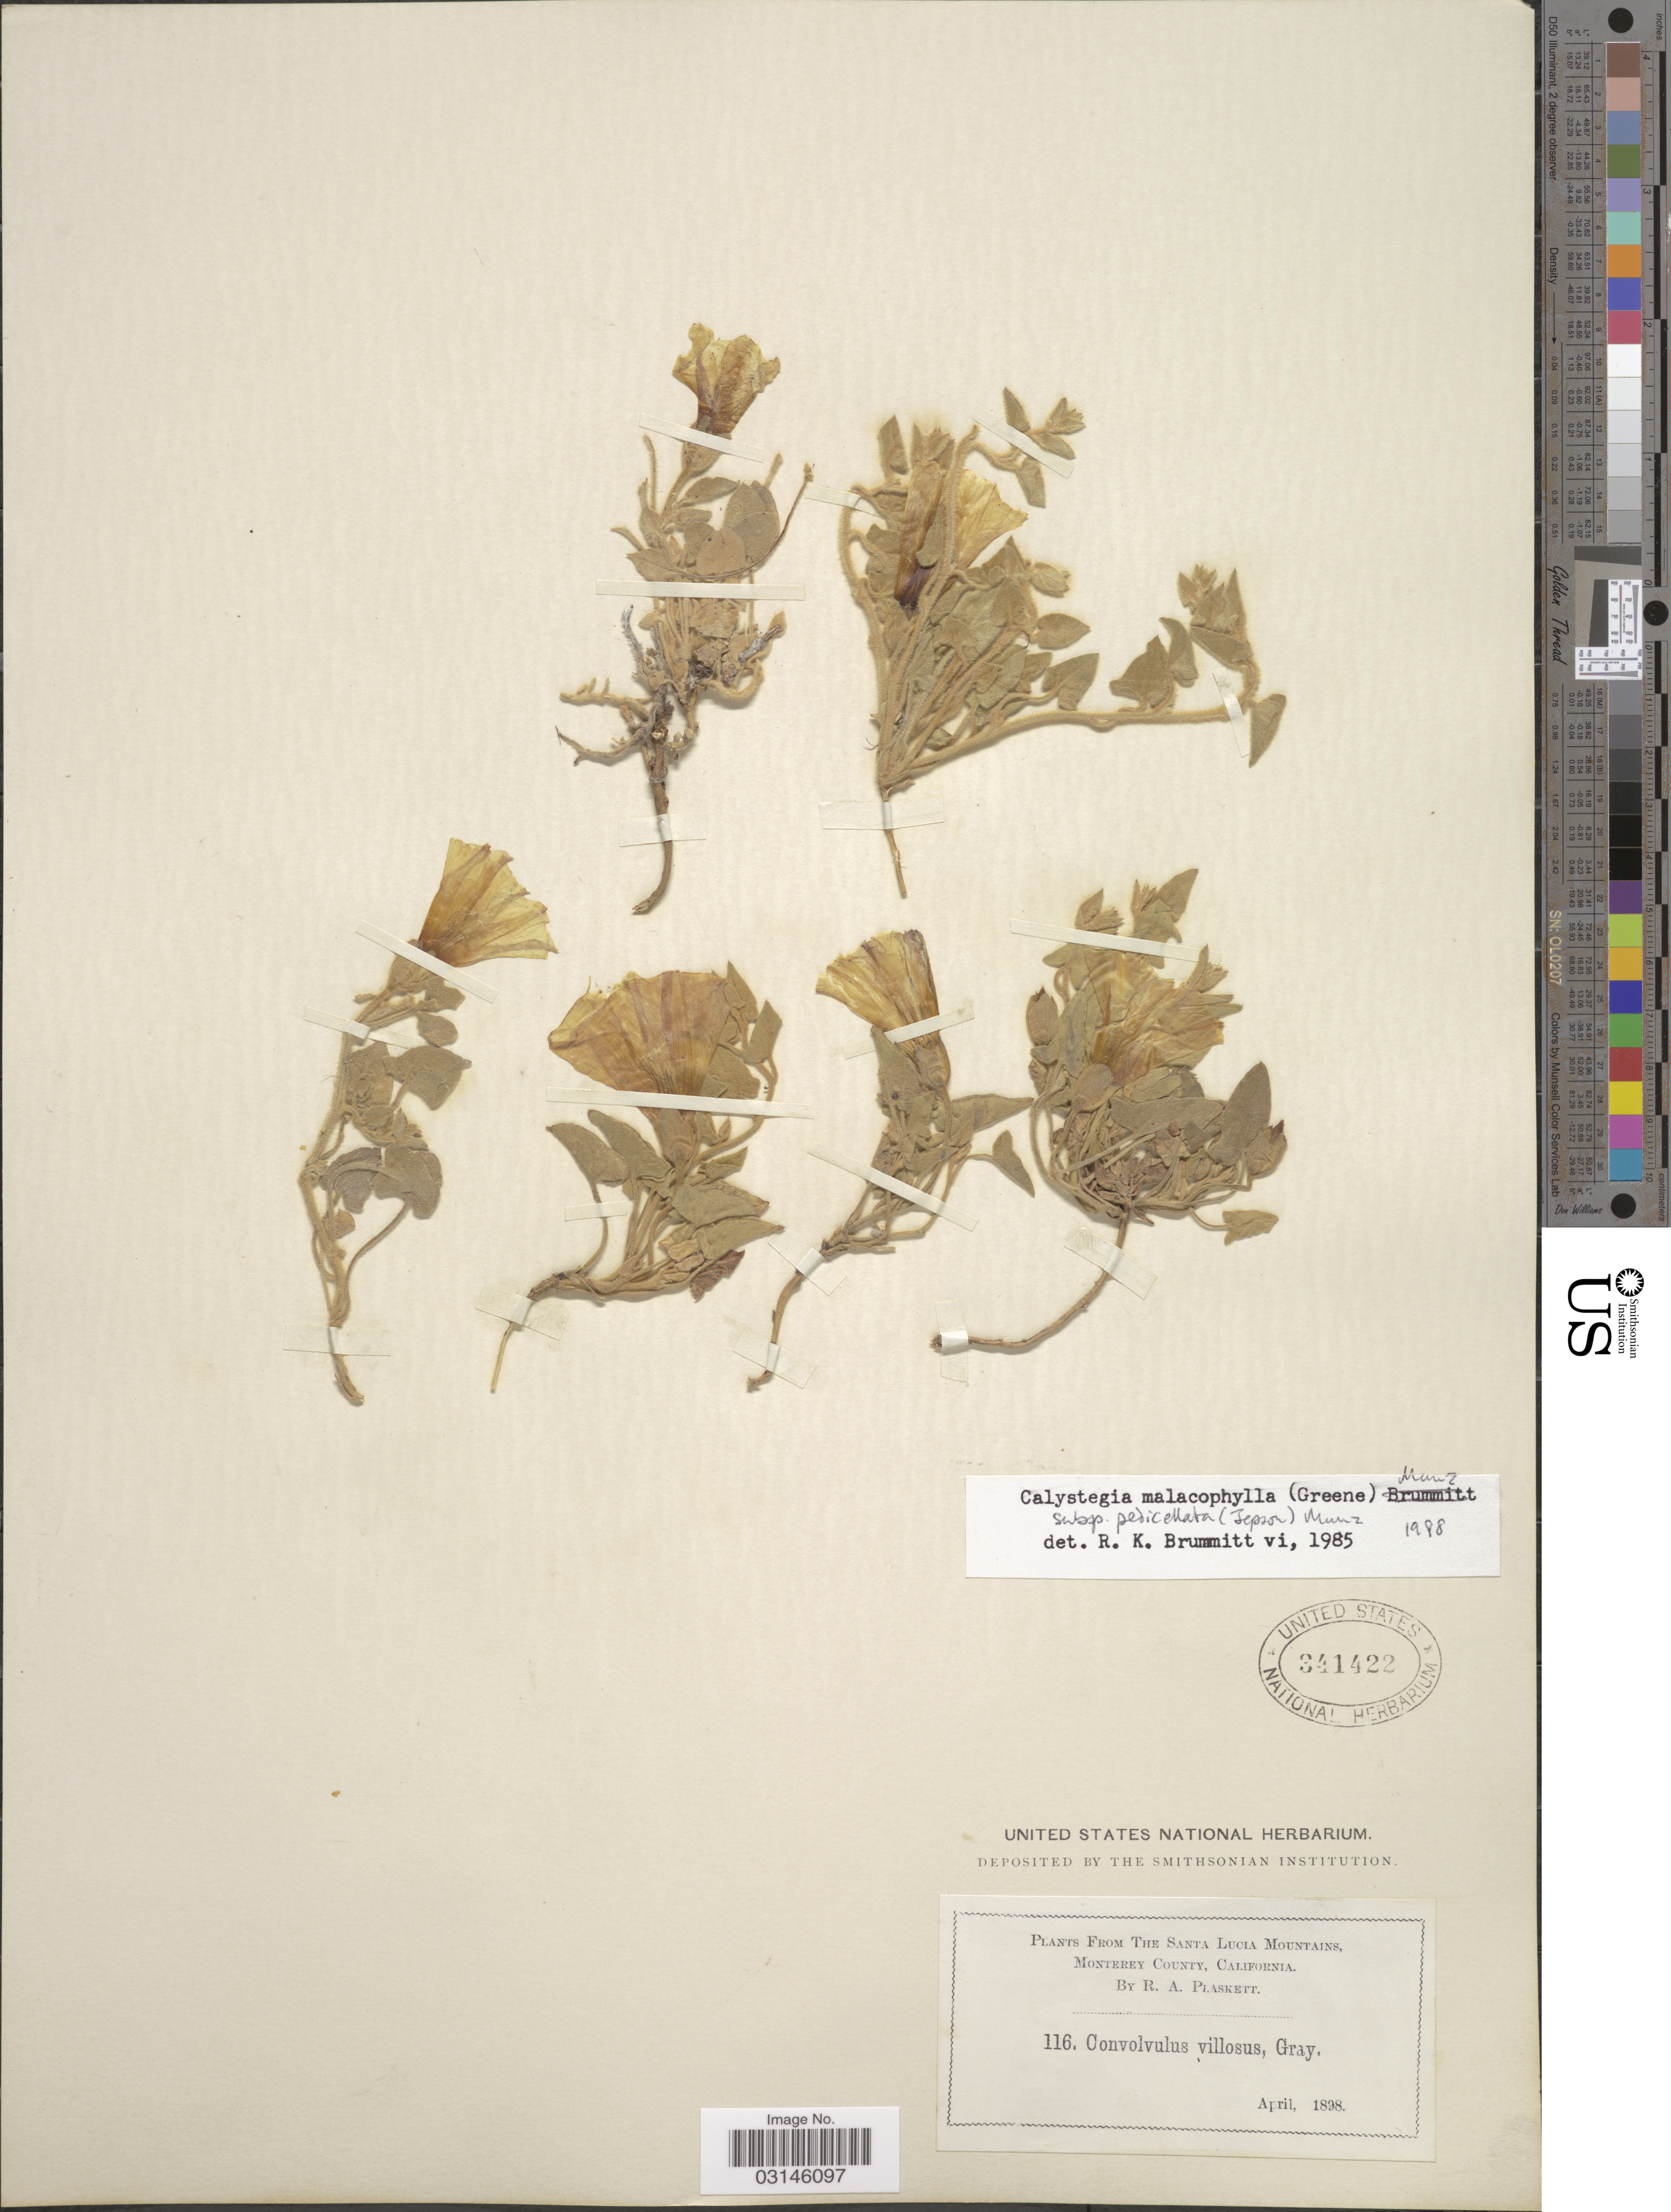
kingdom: Plantae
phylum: Tracheophyta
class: Magnoliopsida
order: Solanales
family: Convolvulaceae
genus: Calystegia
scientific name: Calystegia malacophylla subsp. pedicellata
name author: (Jeps.) Munz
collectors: R. Plaskett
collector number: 116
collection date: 1898-04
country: United States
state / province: California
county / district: Monterey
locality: Santa Lucia Mountains, Monterey County.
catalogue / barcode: US 341422